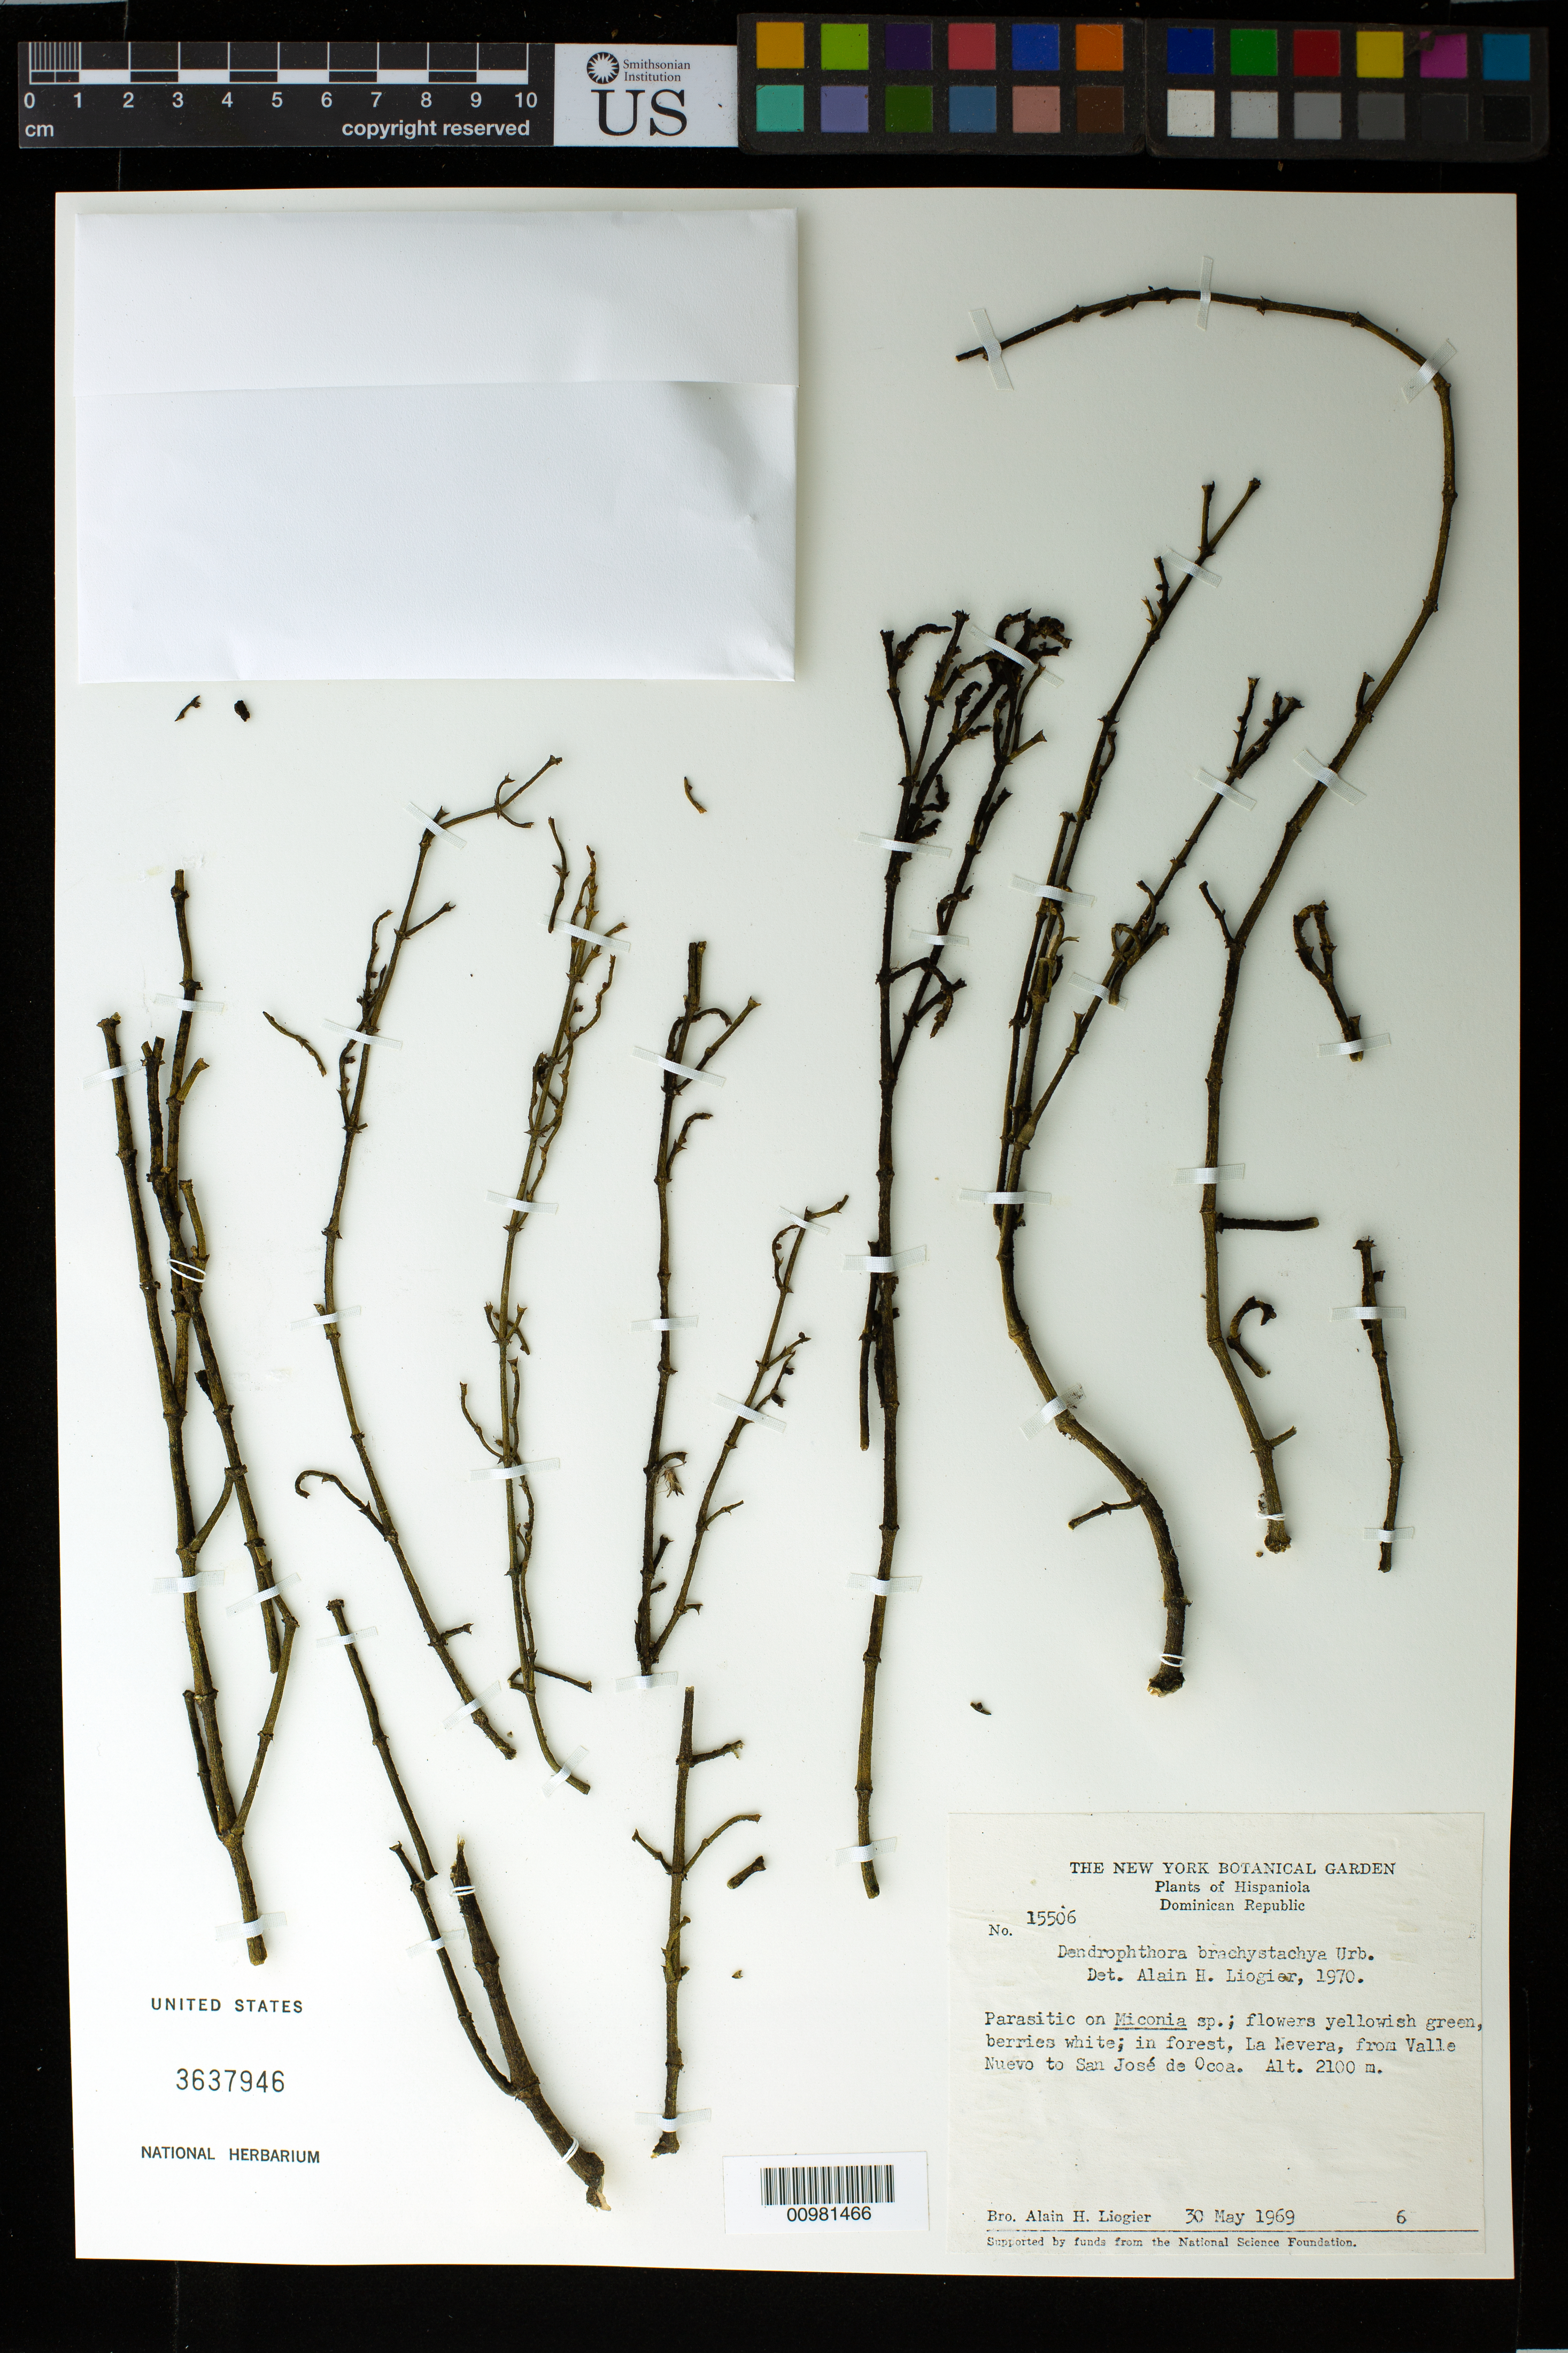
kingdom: Plantae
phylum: Tracheophyta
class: Magnoliopsida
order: Santalales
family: Viscaceae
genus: Dendrophthora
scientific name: Dendrophthora remotiflora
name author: Urb.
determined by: Caraballo-Ortiz, Marcos A., (MISS), University of Mississippi (UNITED STATES)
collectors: A. H. Liogier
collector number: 15506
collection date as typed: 30 May 1969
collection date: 1969-05-30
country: Dominican Republic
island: Hispaniola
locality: La Nevera, from Valle Nuevo to San Jose de Ocoa. In forest.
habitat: Limestone hills, in thickets on slope, common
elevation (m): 2100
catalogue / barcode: US 3637946